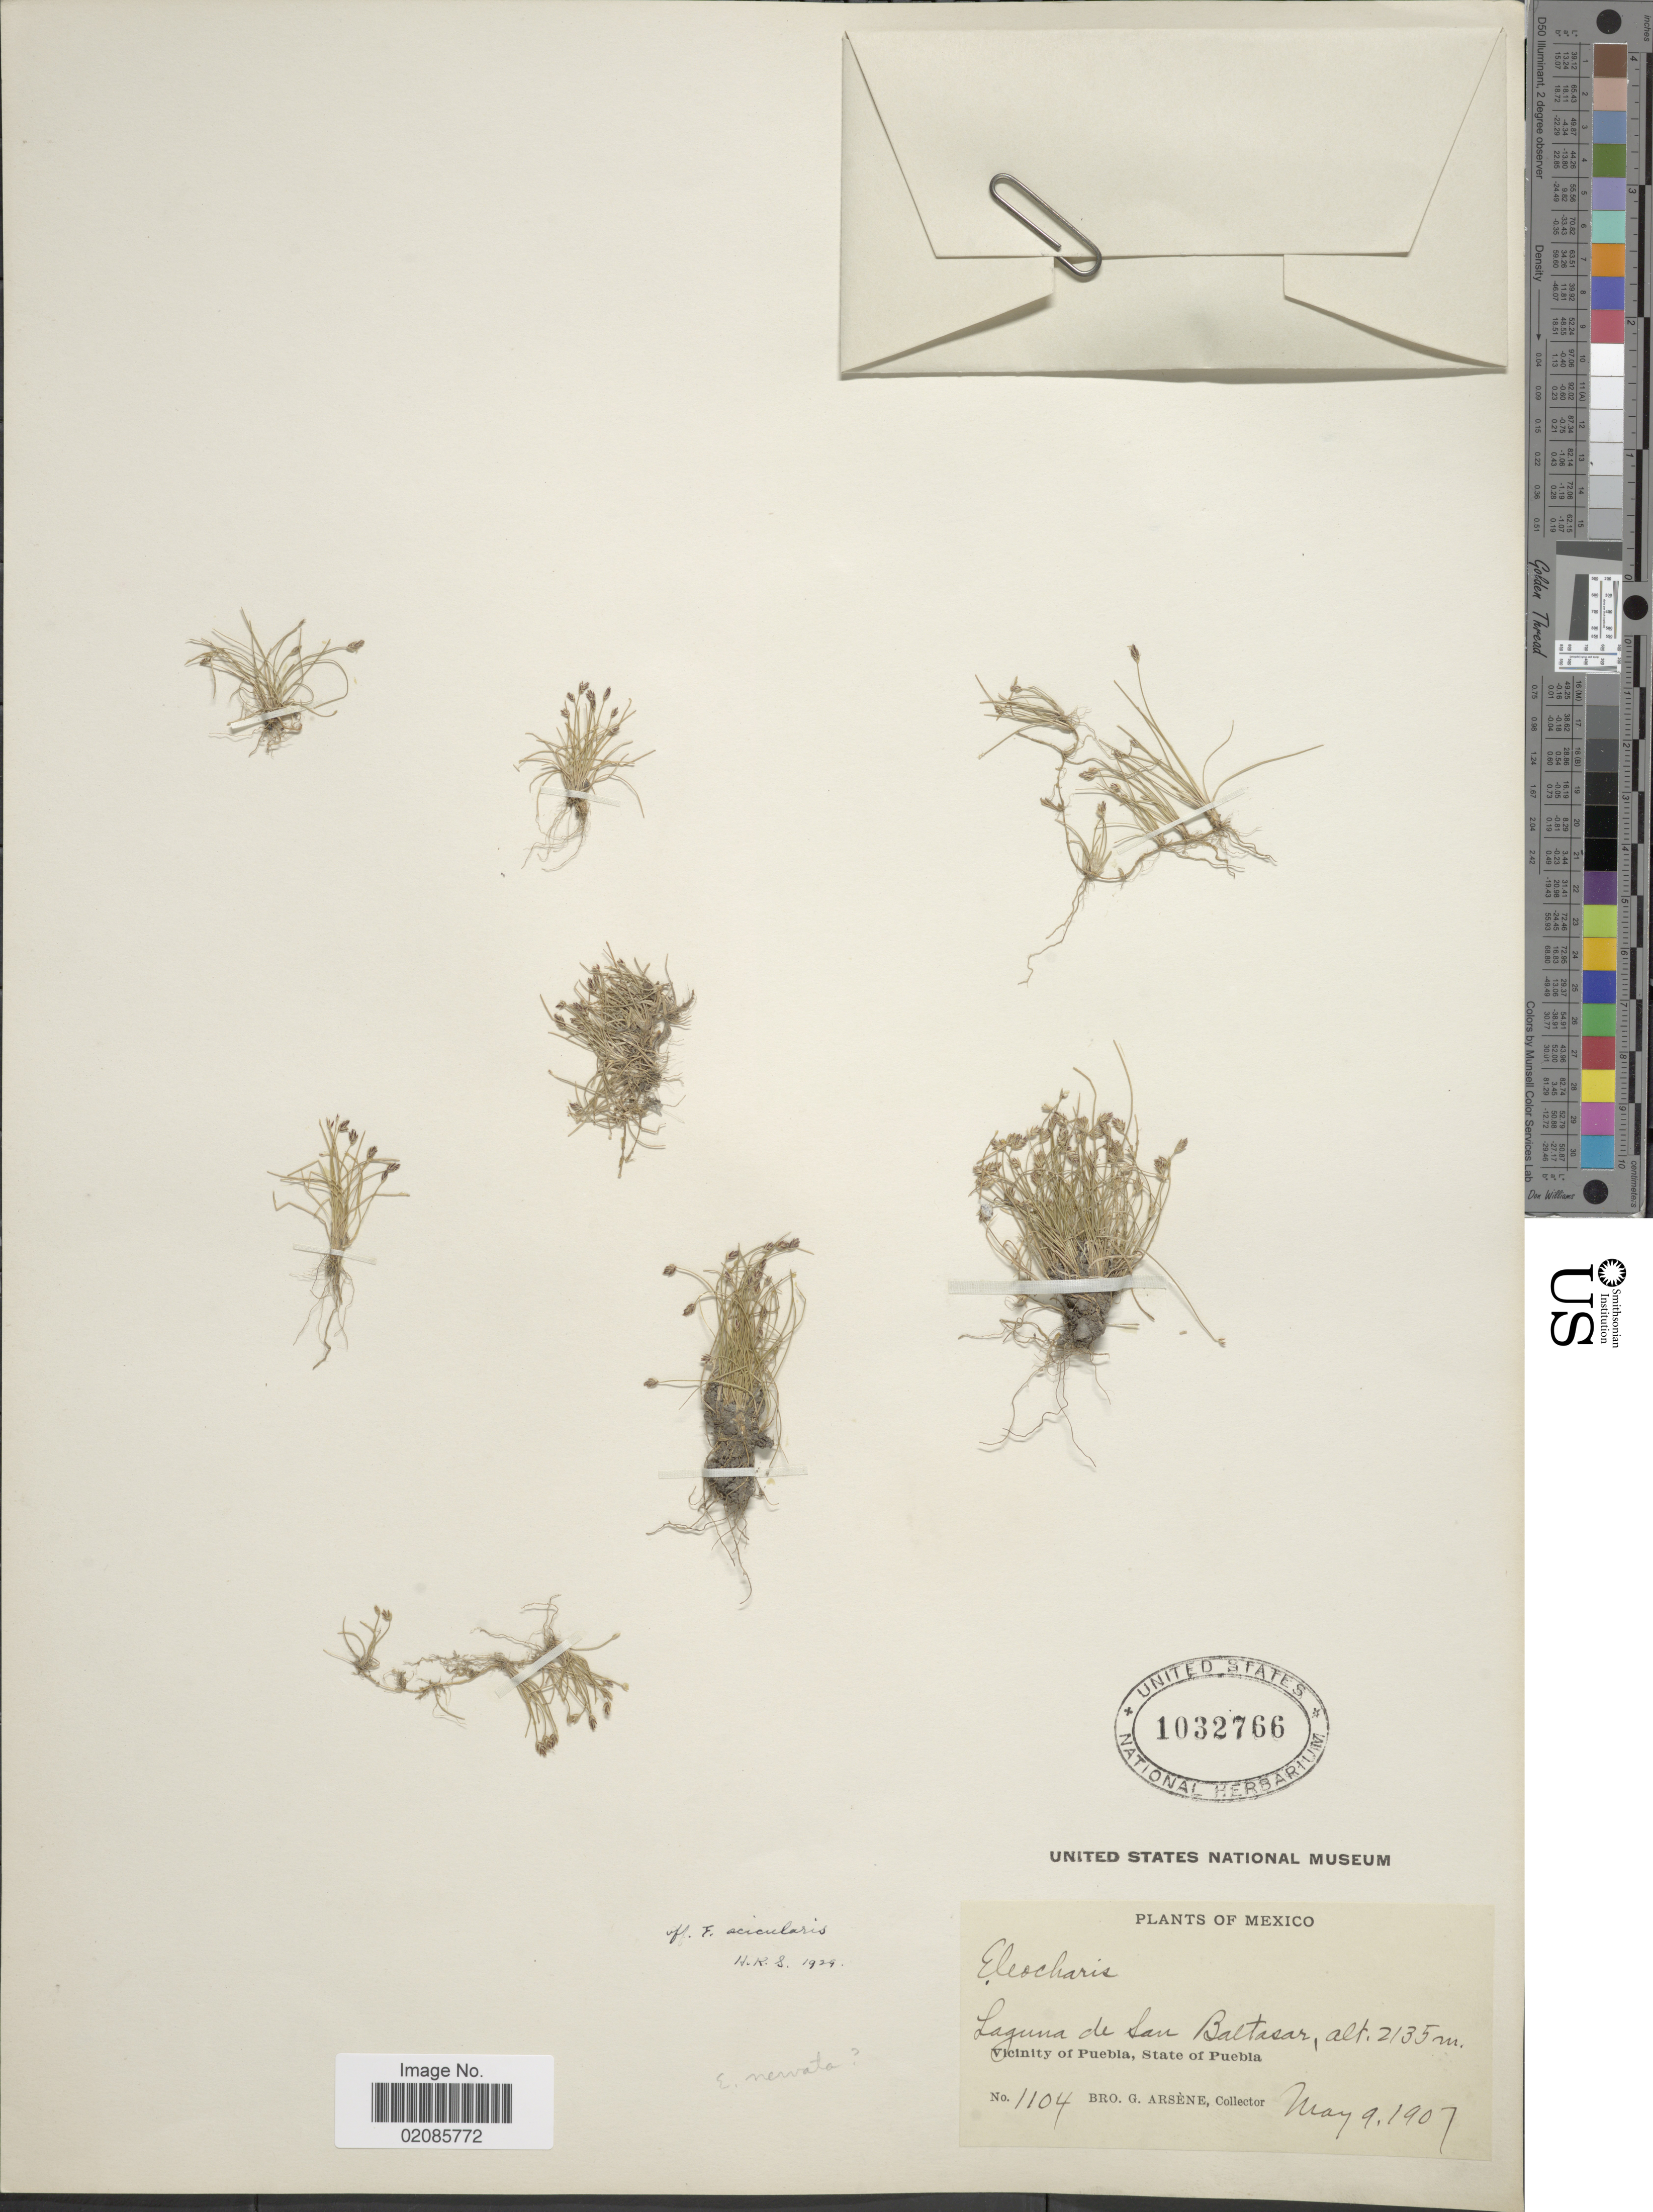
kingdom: Plantae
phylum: Tracheophyta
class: Liliopsida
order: Poales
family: Cyperaceae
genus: Eleocharis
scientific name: Eleocharis nervata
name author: Svenson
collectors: Bro. G. Arsène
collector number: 1104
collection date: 1907-05-09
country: Mexico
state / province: Puebla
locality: Laguna de San Baltasar, Vicinity of Puebla.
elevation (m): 2135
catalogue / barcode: US 1032766